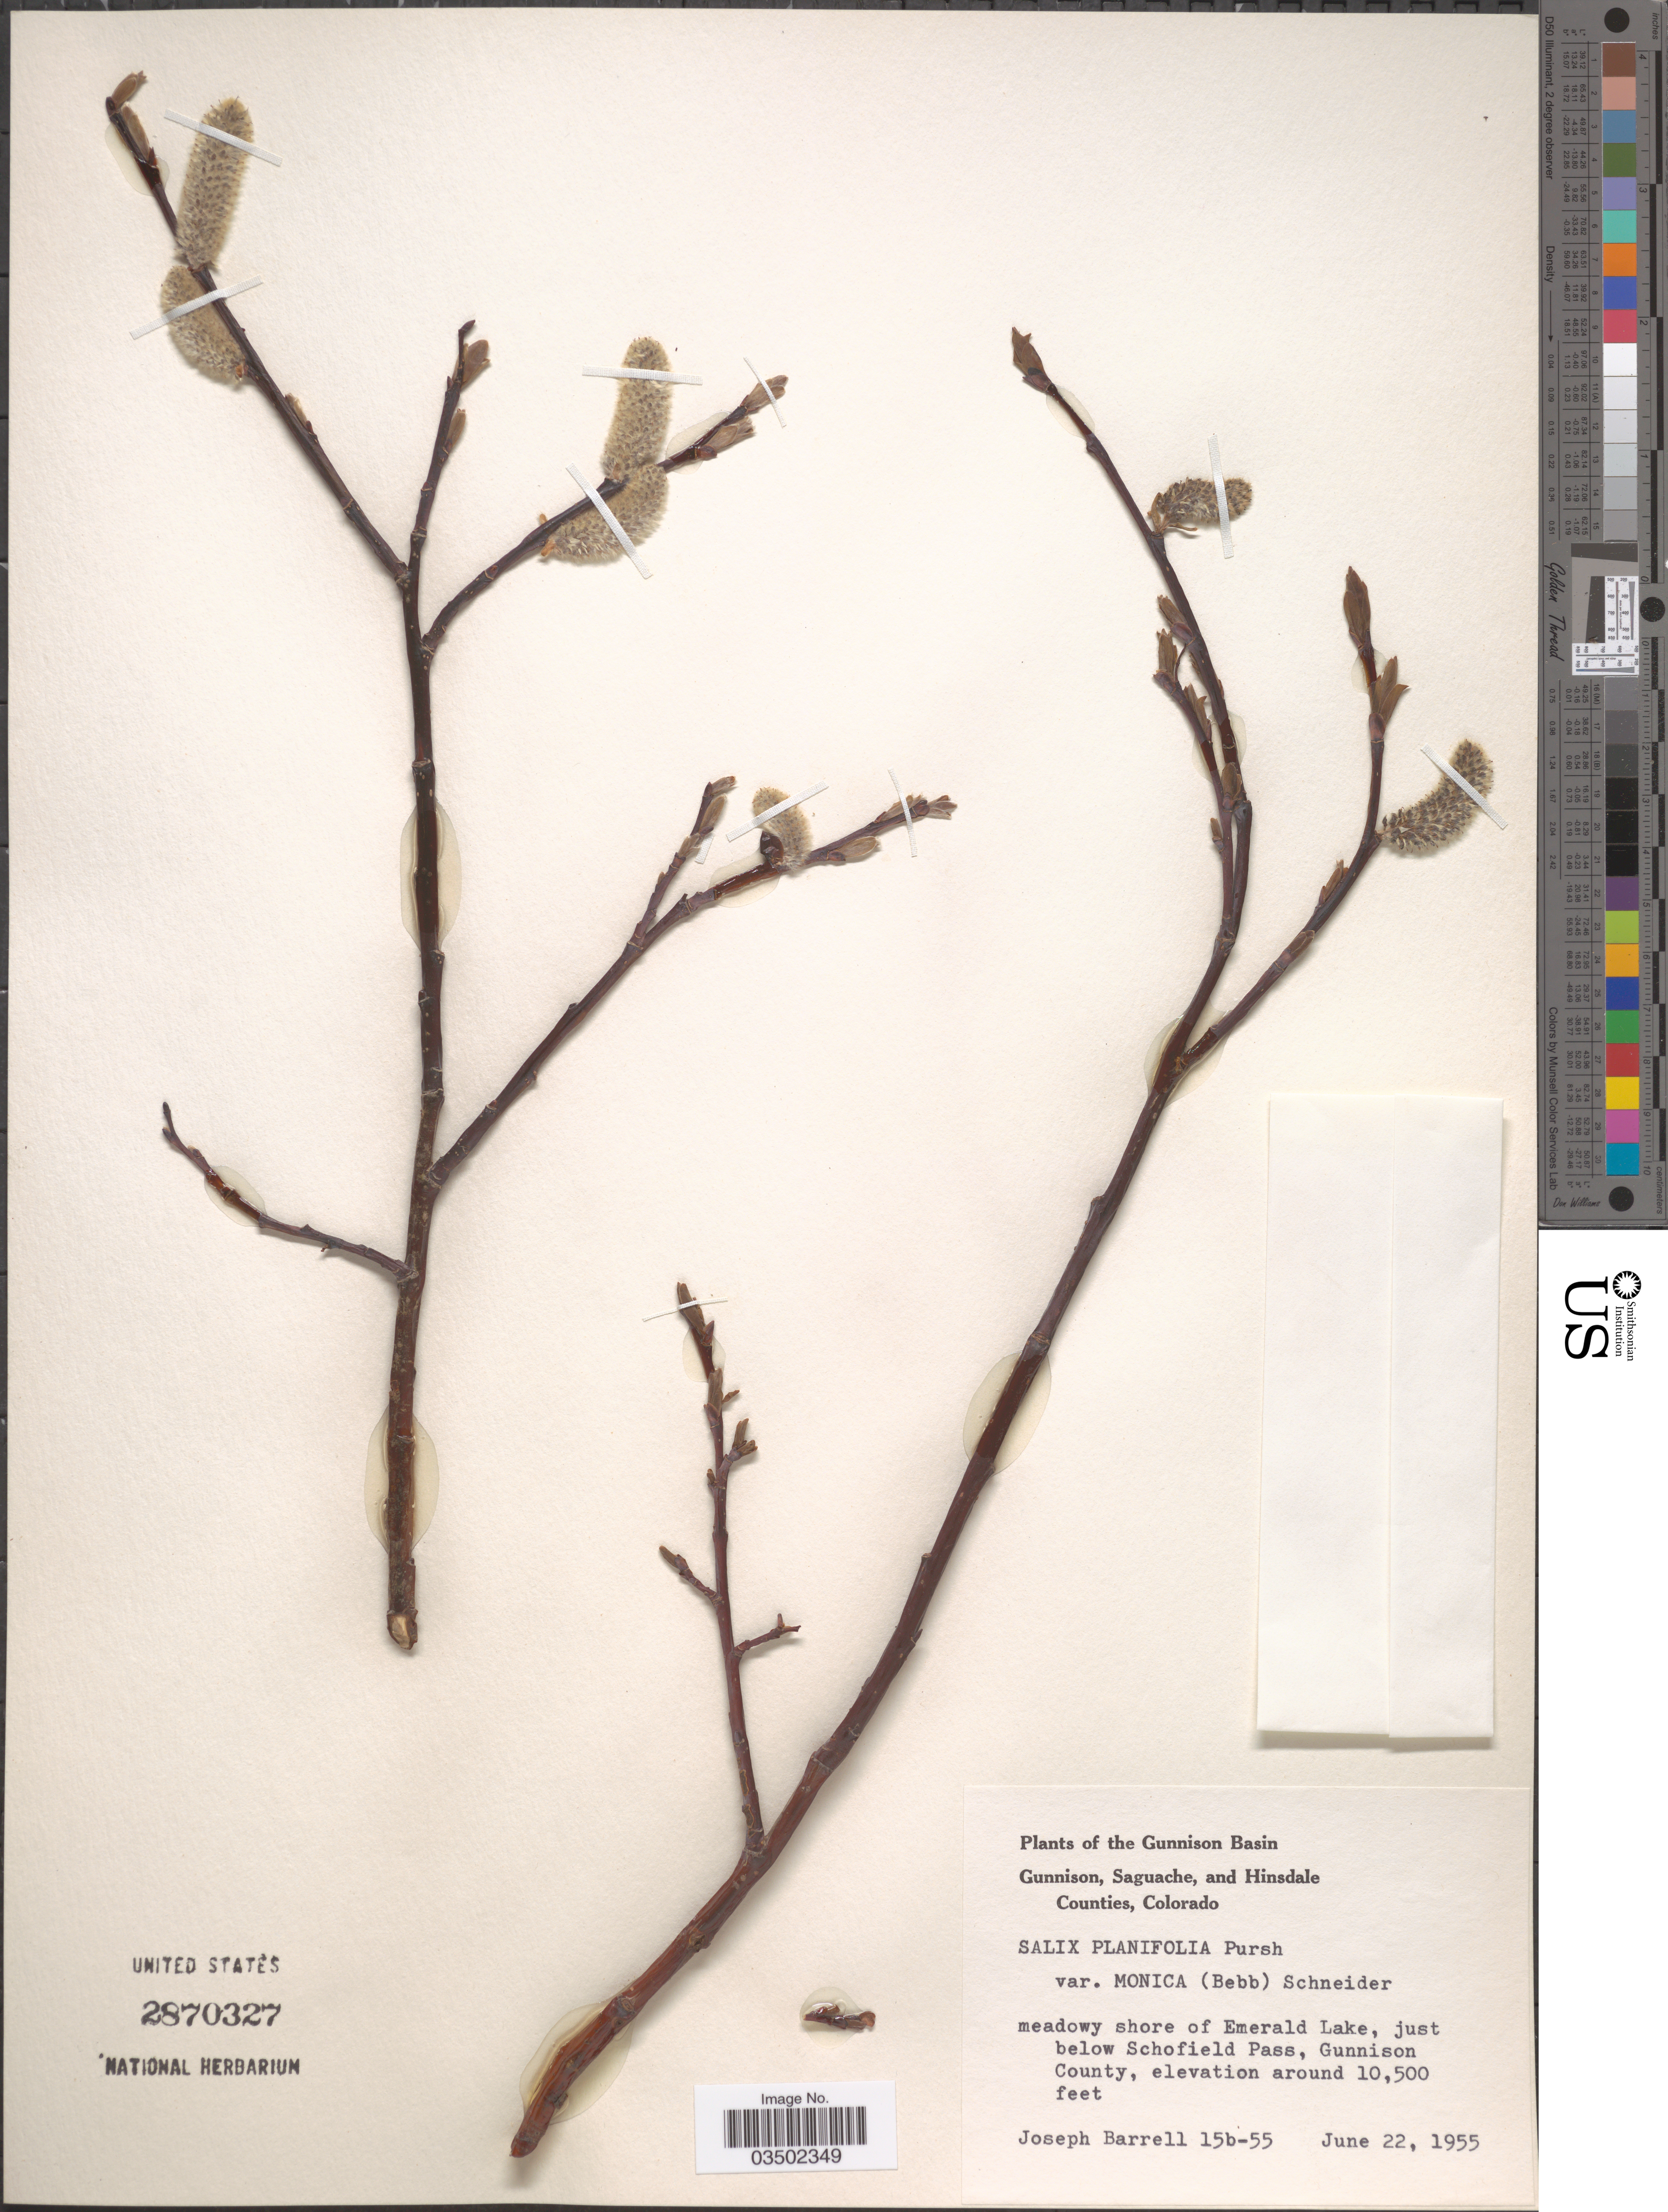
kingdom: Plantae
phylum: Tracheophyta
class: Magnoliopsida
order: Malpighiales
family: Salicaceae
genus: Salix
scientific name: Salix planifolia var. monica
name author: (Bebb) C.K. Schneid.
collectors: J. Barrell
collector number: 15b-55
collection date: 1955-06-22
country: United States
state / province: Colorado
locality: The Gunnison Basin. Meady shore of Emerald Lake, just below Schofield Pass, Gunnison County.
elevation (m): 3200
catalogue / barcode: US 2870327